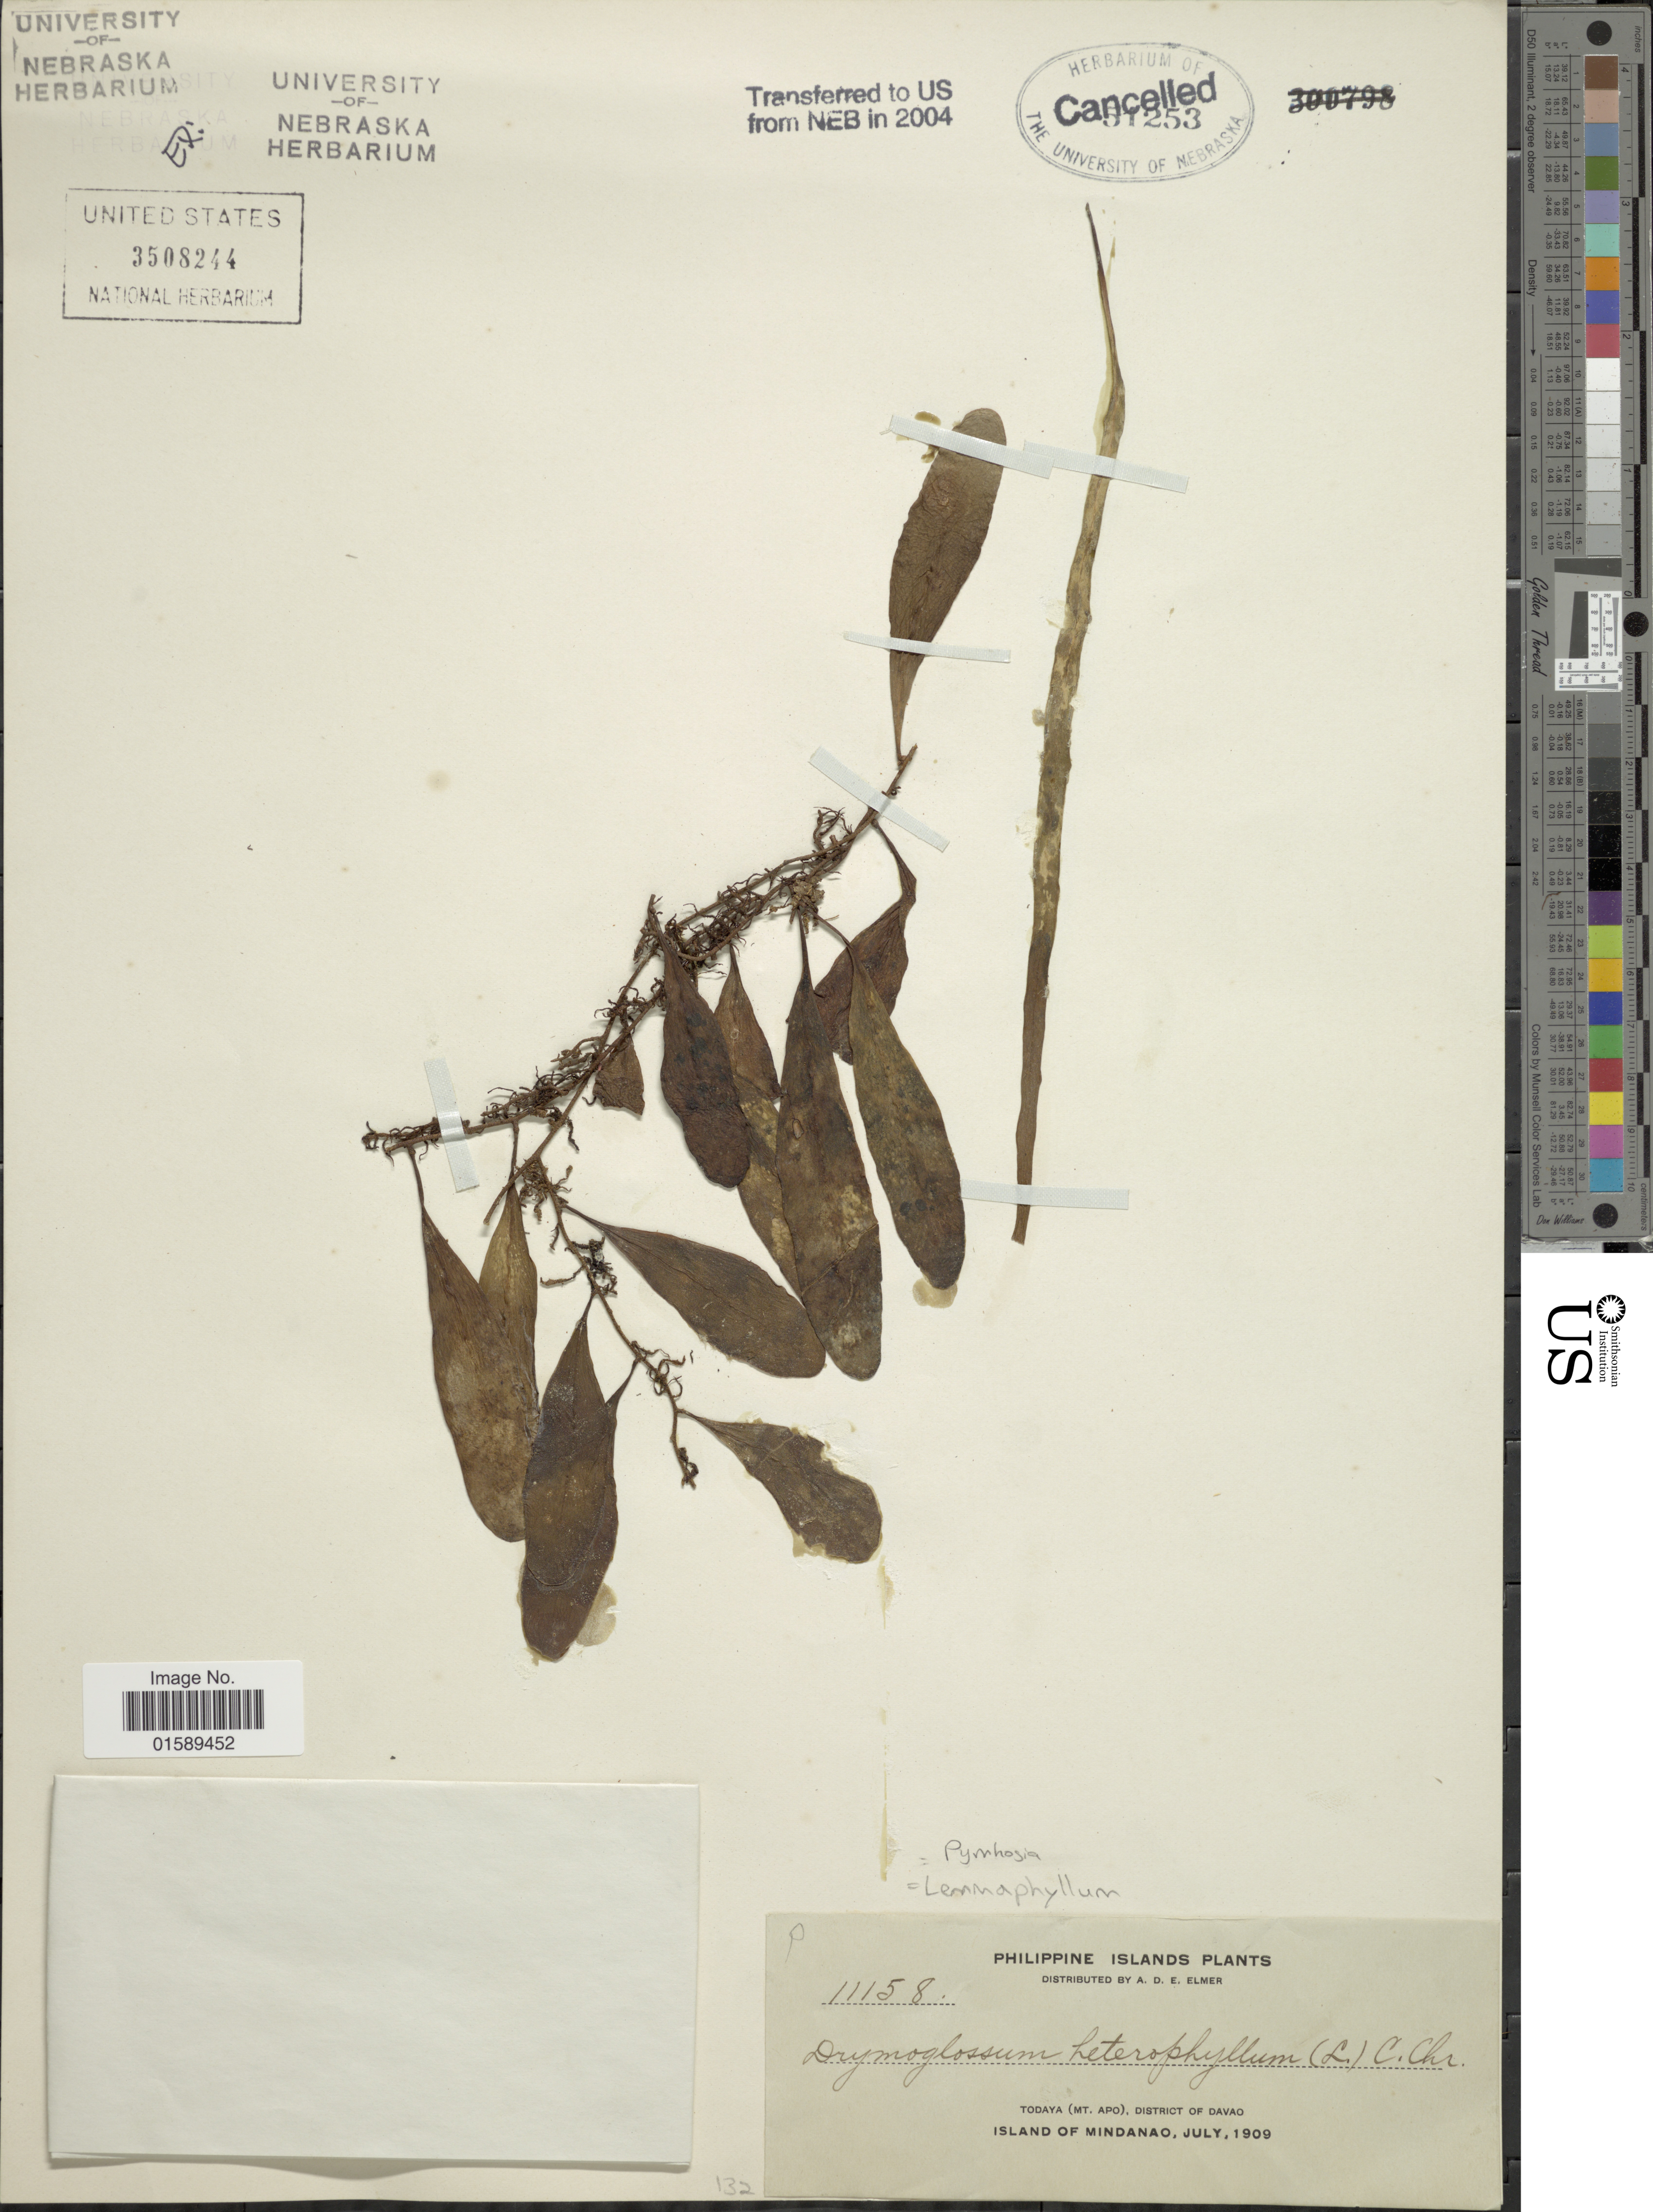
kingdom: Plantae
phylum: Tracheophyta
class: Polypodiopsida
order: Polypodiales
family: Polypodiaceae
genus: Pyrrosia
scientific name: Pyrrosia heterophylla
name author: (L.) M.G. Price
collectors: A. D. E. Elmer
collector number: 11158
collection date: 1909-07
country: Philippines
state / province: Davao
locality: Todaya (Mt. Apo), District of Davao, Island of Mindanao.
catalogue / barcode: US 3508244